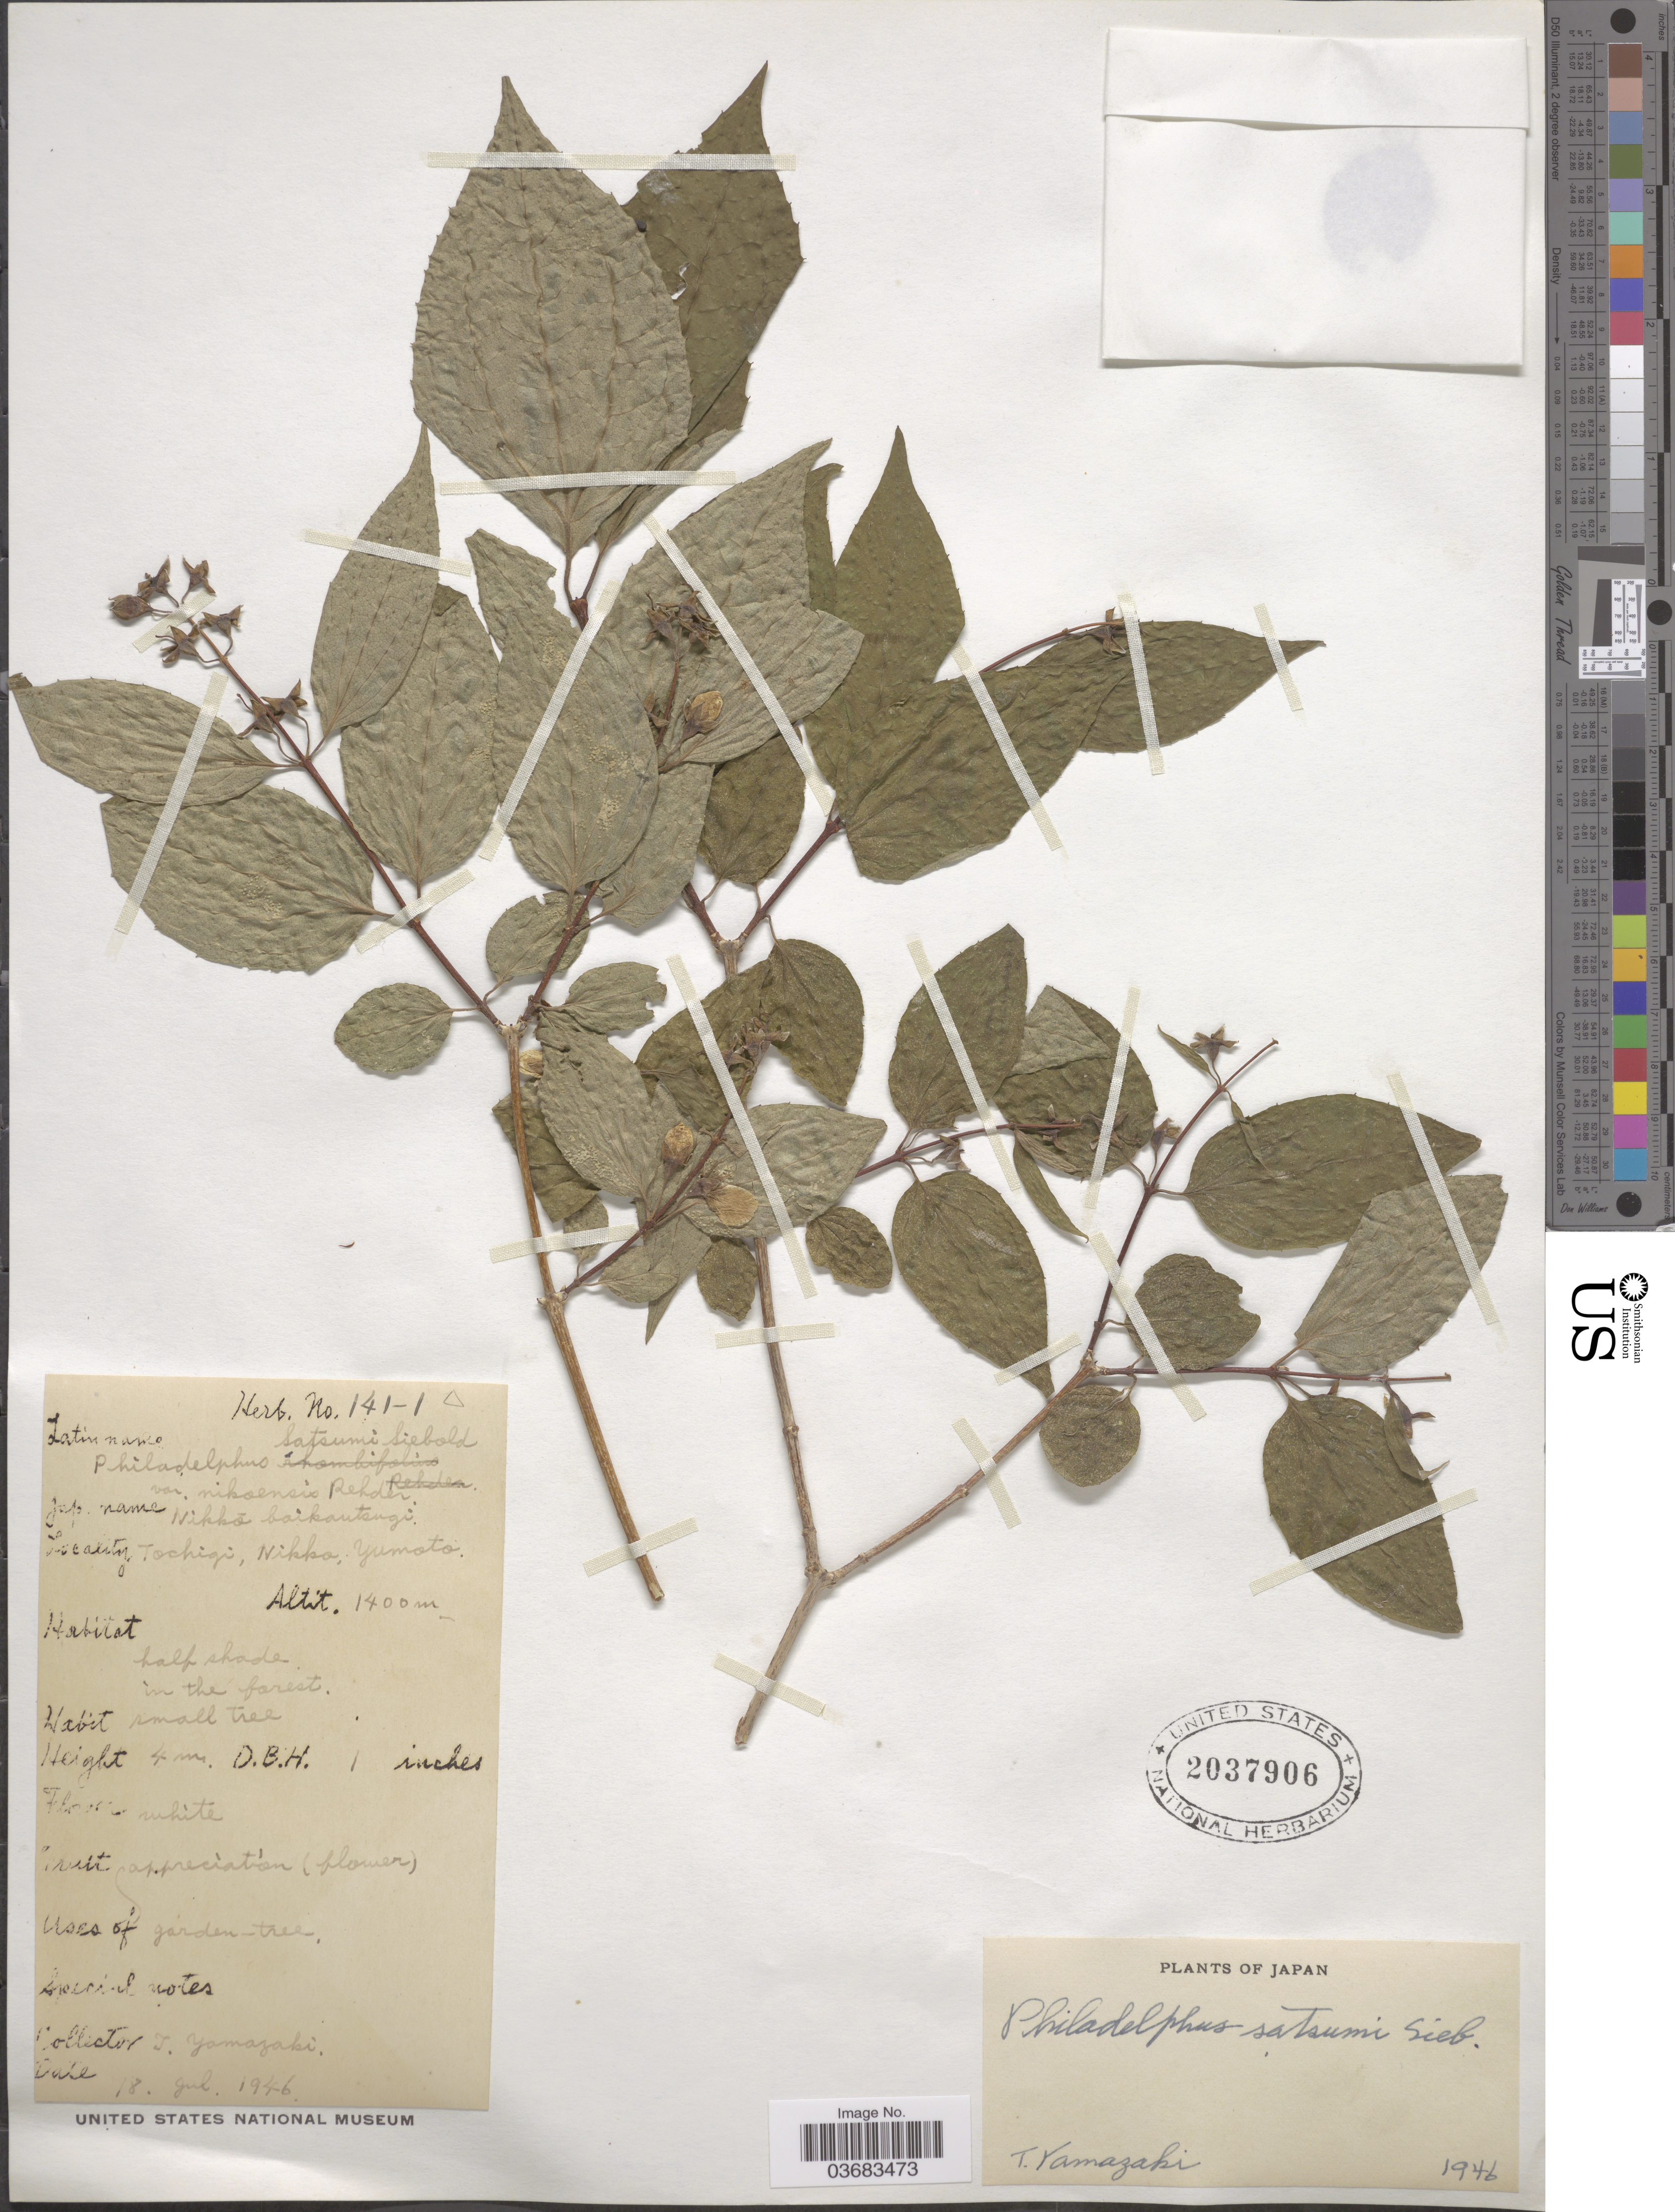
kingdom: Plantae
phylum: Tracheophyta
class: Magnoliopsida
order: Cornales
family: Hydrangeaceae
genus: Philadelphus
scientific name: Philadelphus satsumi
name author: Siebold ex Lindl. & Paxton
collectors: T. Yamazaki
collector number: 141-1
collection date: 1946-07-18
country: Japan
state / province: Totigi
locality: Tochigi, Nikka, Yumoto.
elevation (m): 1400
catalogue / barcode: US 2037906